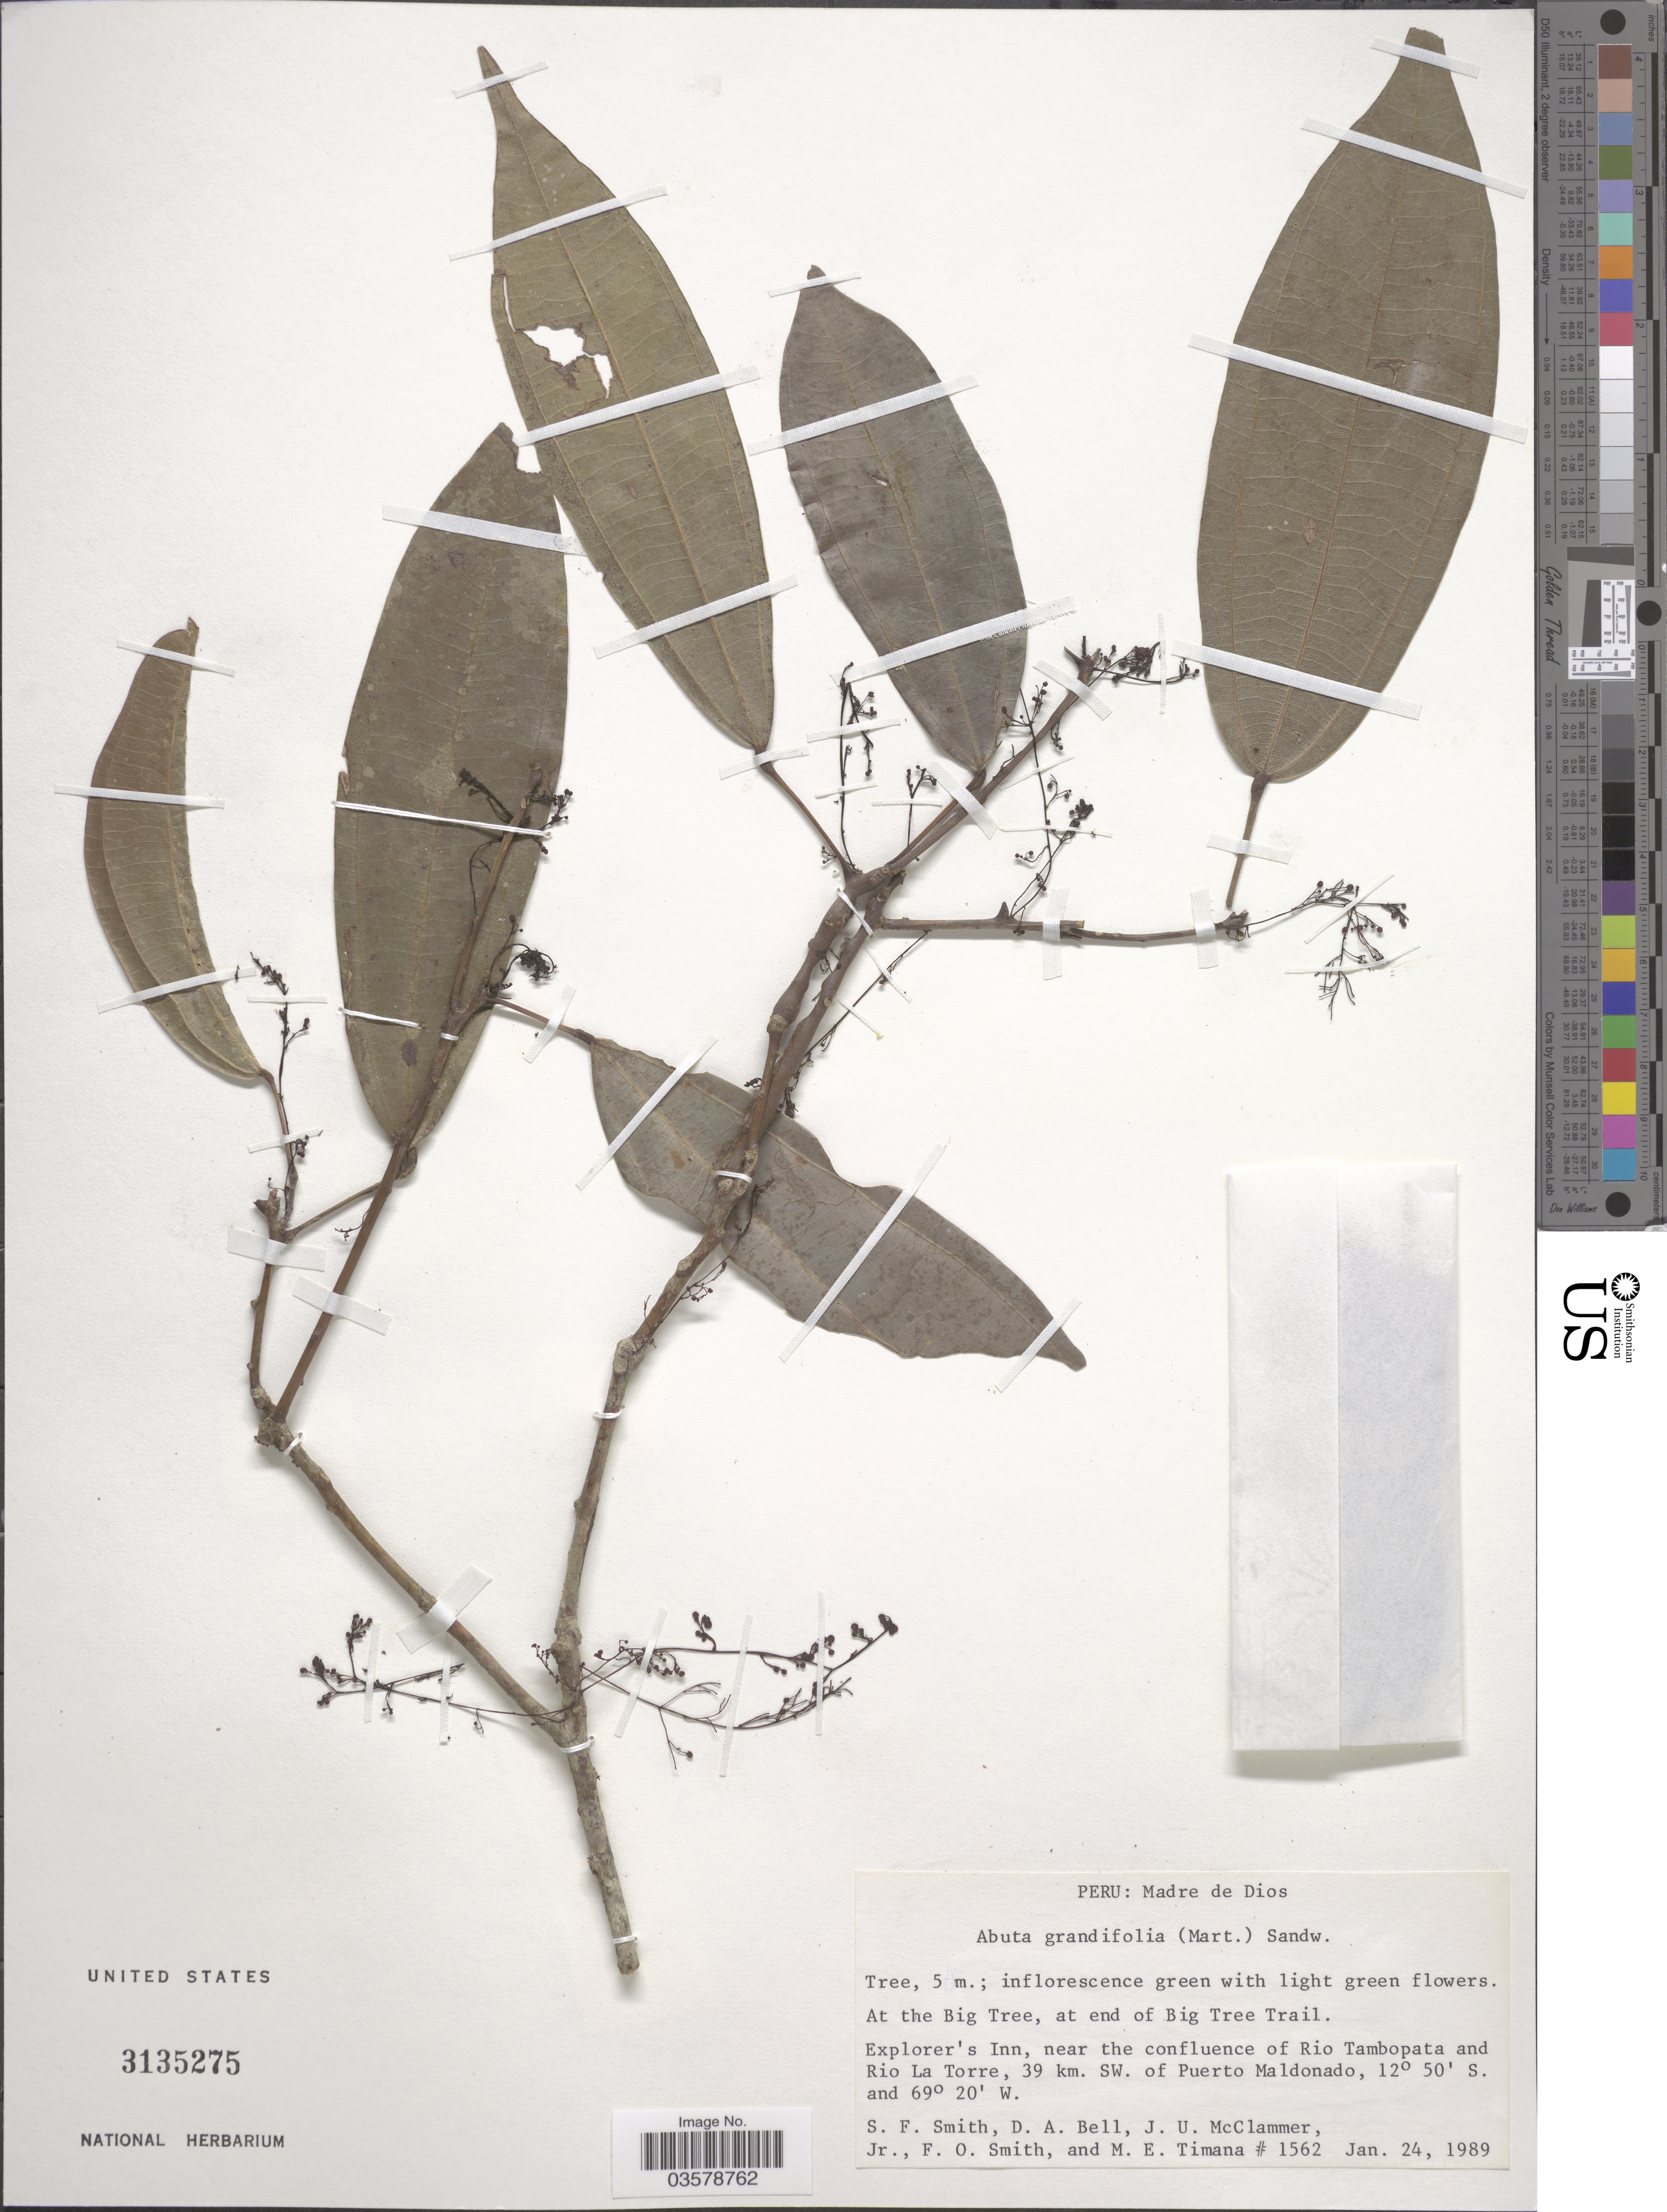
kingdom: Plantae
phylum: Tracheophyta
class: Magnoliopsida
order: Ranunculales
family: Menispermaceae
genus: Abuta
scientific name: Abuta grandifolia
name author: (Mart.) Sandwith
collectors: S.F. Smith, D. A. Bell, J. McClammer Jr. & F. Smith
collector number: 1562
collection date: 1989-01-24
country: Peru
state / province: Madre de Dios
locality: At the Big Tree, at end of Big Tree Trail. Explorer's Inn, near the confluence of Rio Tambopata and Rio La Torre, 39 km. SW. of Puerto Maldonado.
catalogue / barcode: US 3135275